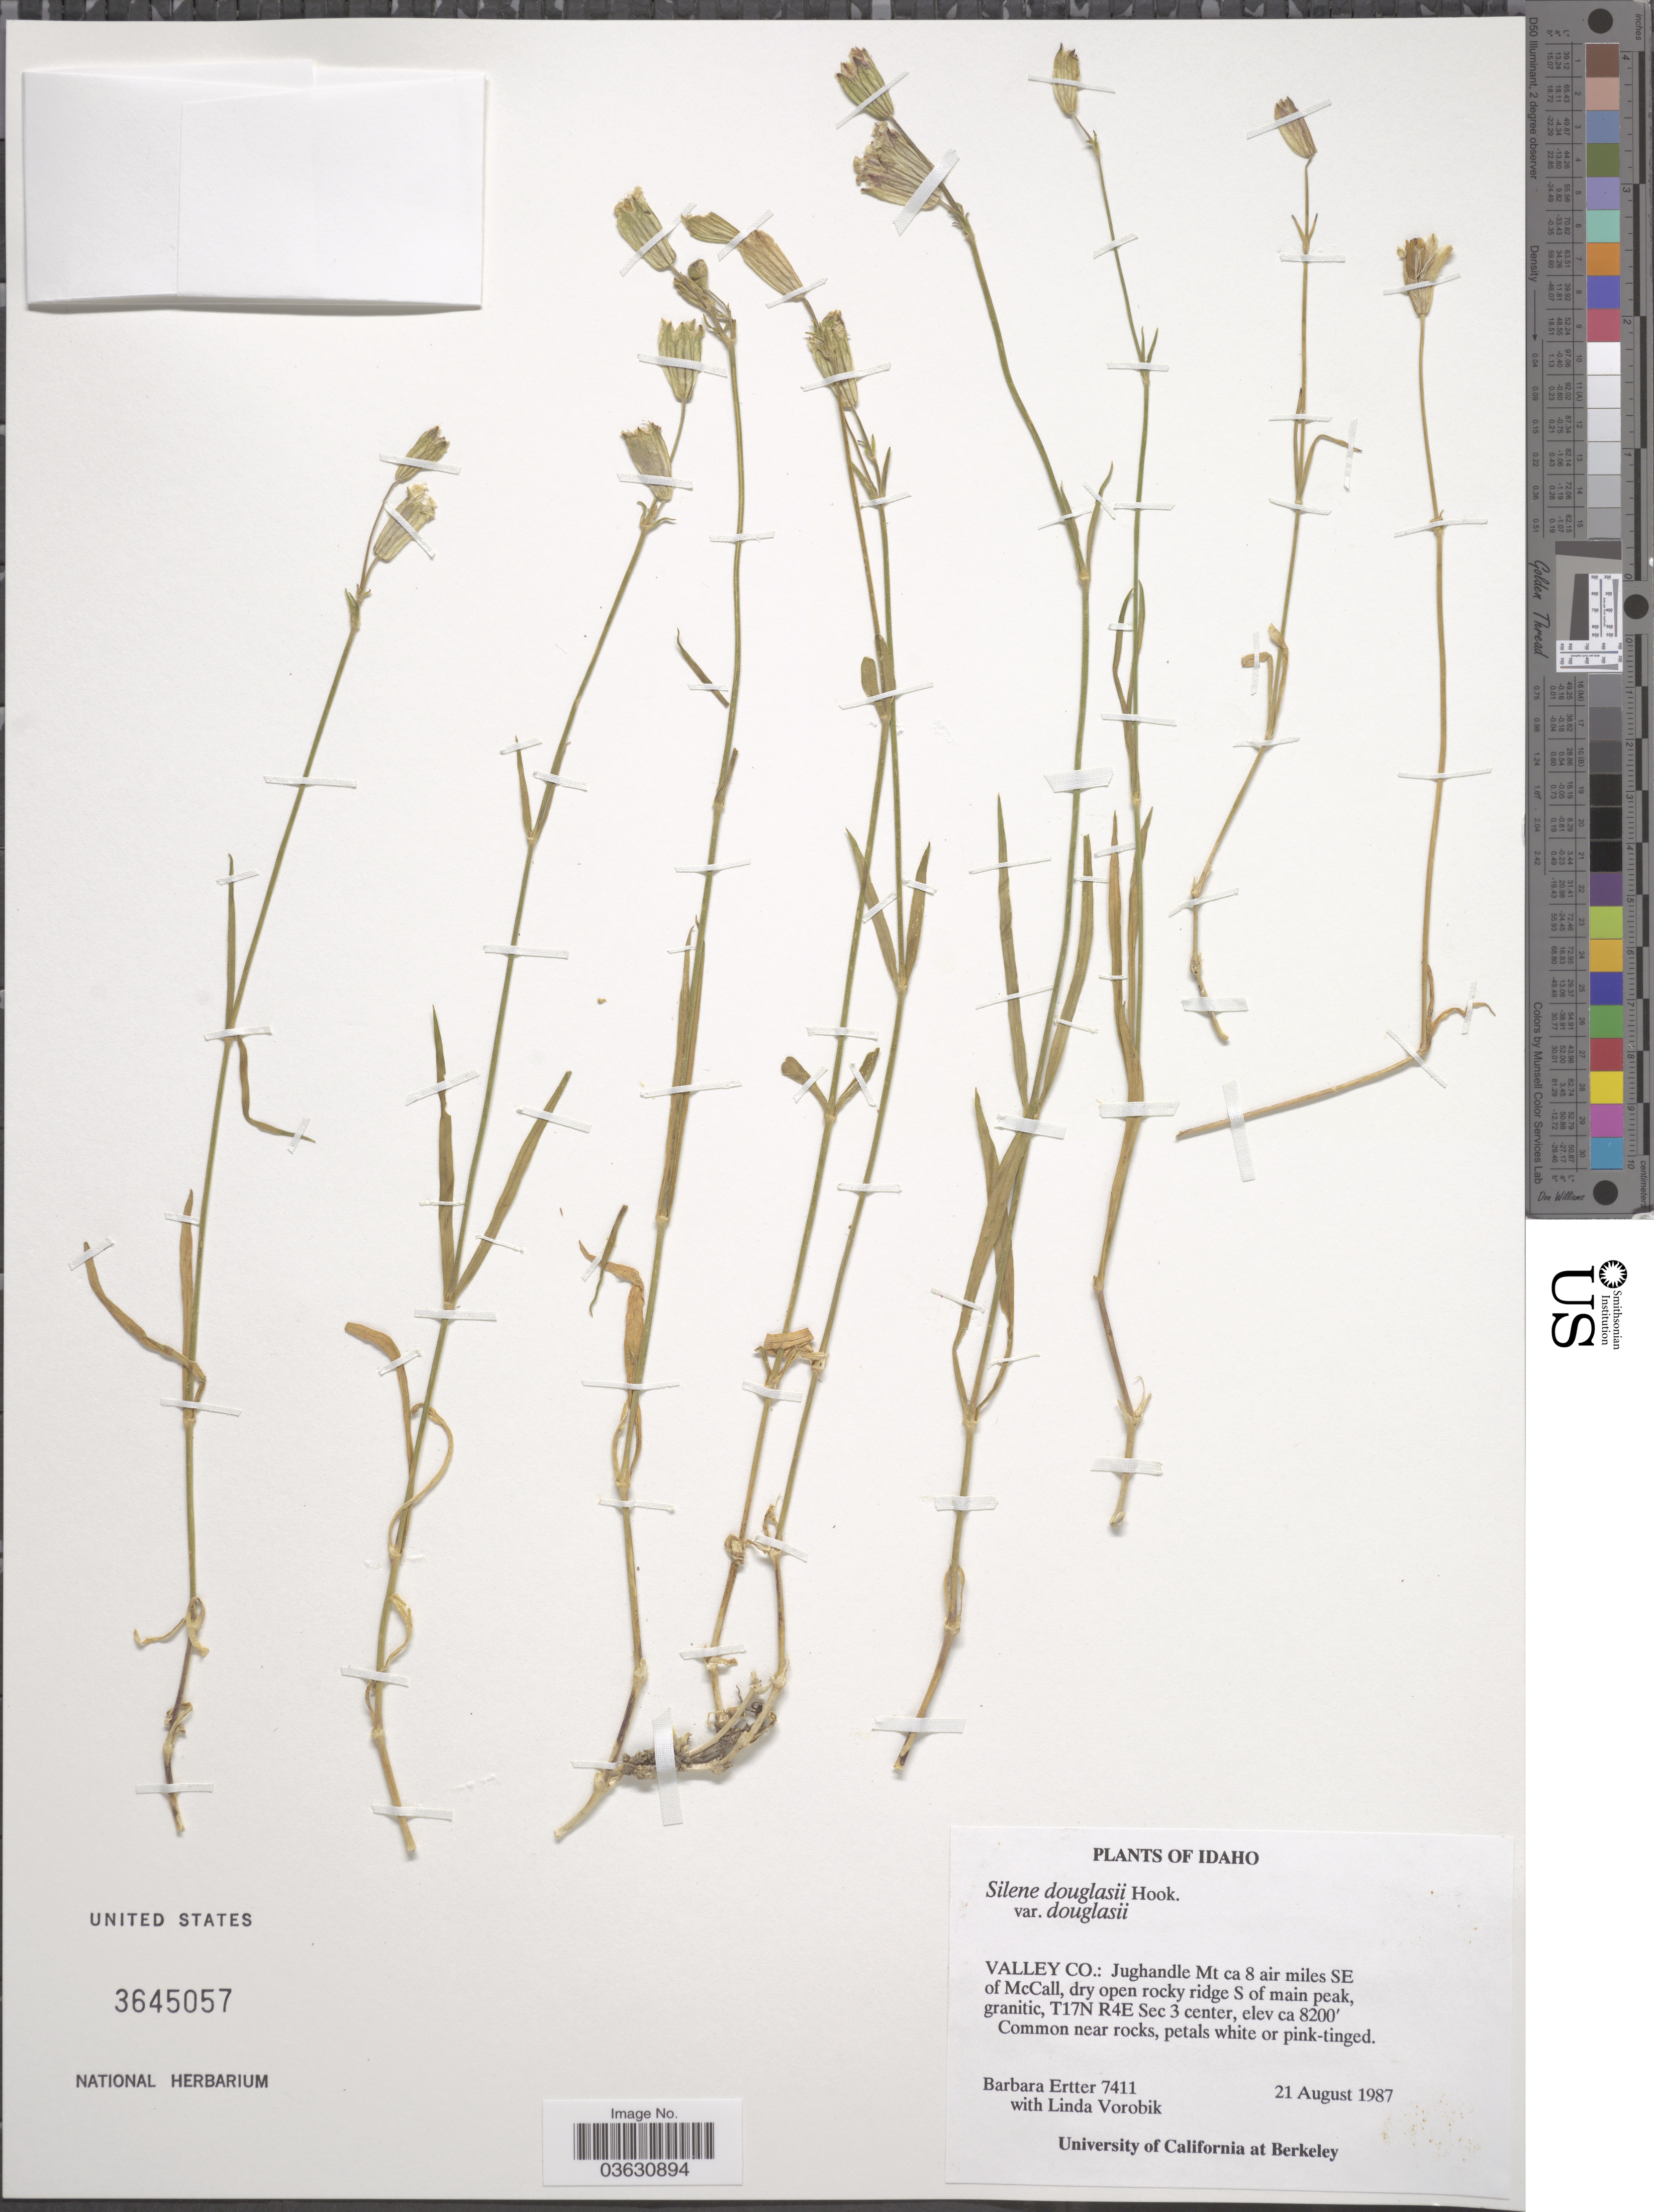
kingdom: Plantae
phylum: Tracheophyta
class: Magnoliopsida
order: Caryophyllales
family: Caryophyllaceae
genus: Silene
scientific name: Silene douglasii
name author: Hook.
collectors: B. Ertter & L. Vorobik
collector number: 7411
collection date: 1987-08-21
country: United States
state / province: Idaho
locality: Valley Co.: Jughandle Mt ca 8 air miles SE of McCall, dry open rocky ridge S of main peak, granitic, T17N R4E Sec 3 center.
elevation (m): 2499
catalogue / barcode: US 3645057